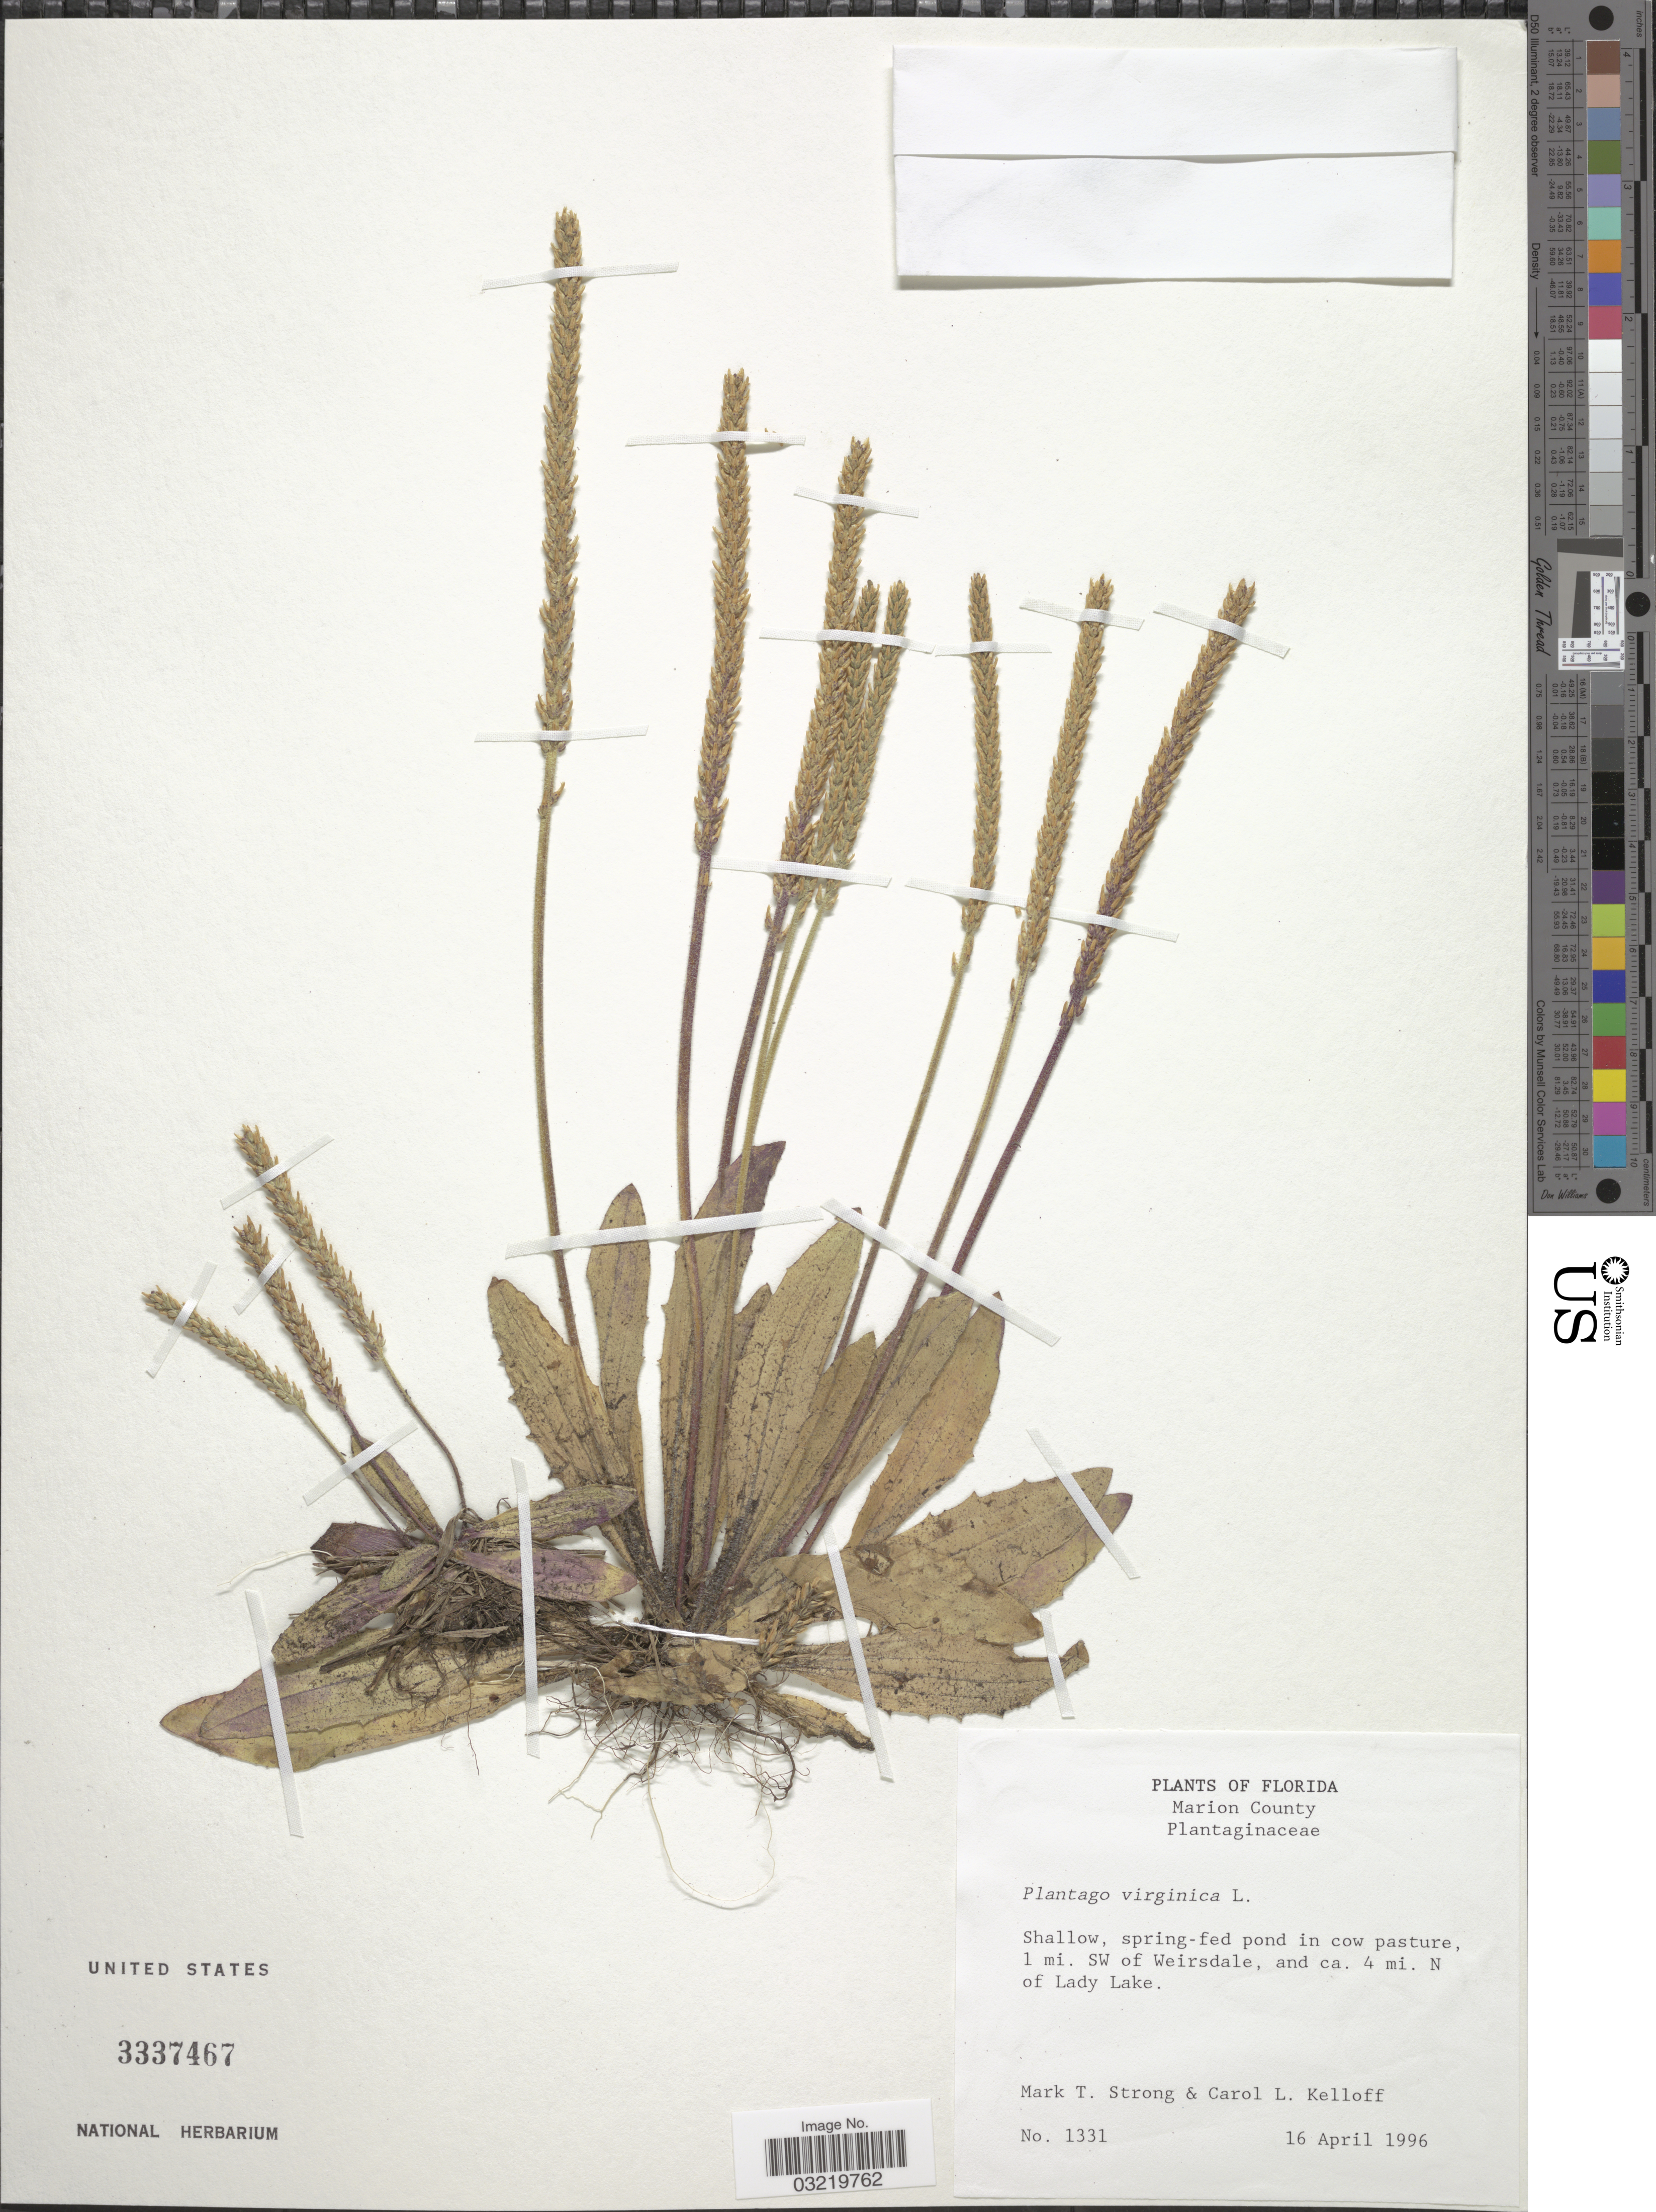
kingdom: Plantae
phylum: Tracheophyta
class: Magnoliopsida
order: Lamiales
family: Plantaginaceae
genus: Plantago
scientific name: Plantago virginica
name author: L.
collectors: M. T. Strong & C. L. Kelloff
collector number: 1331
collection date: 1996-04-16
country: United States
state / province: Florida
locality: Marion County, 1 mi. SW of Weirsdale, and ca. 4 mi. N. of Lady Lake.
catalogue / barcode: US 3337467